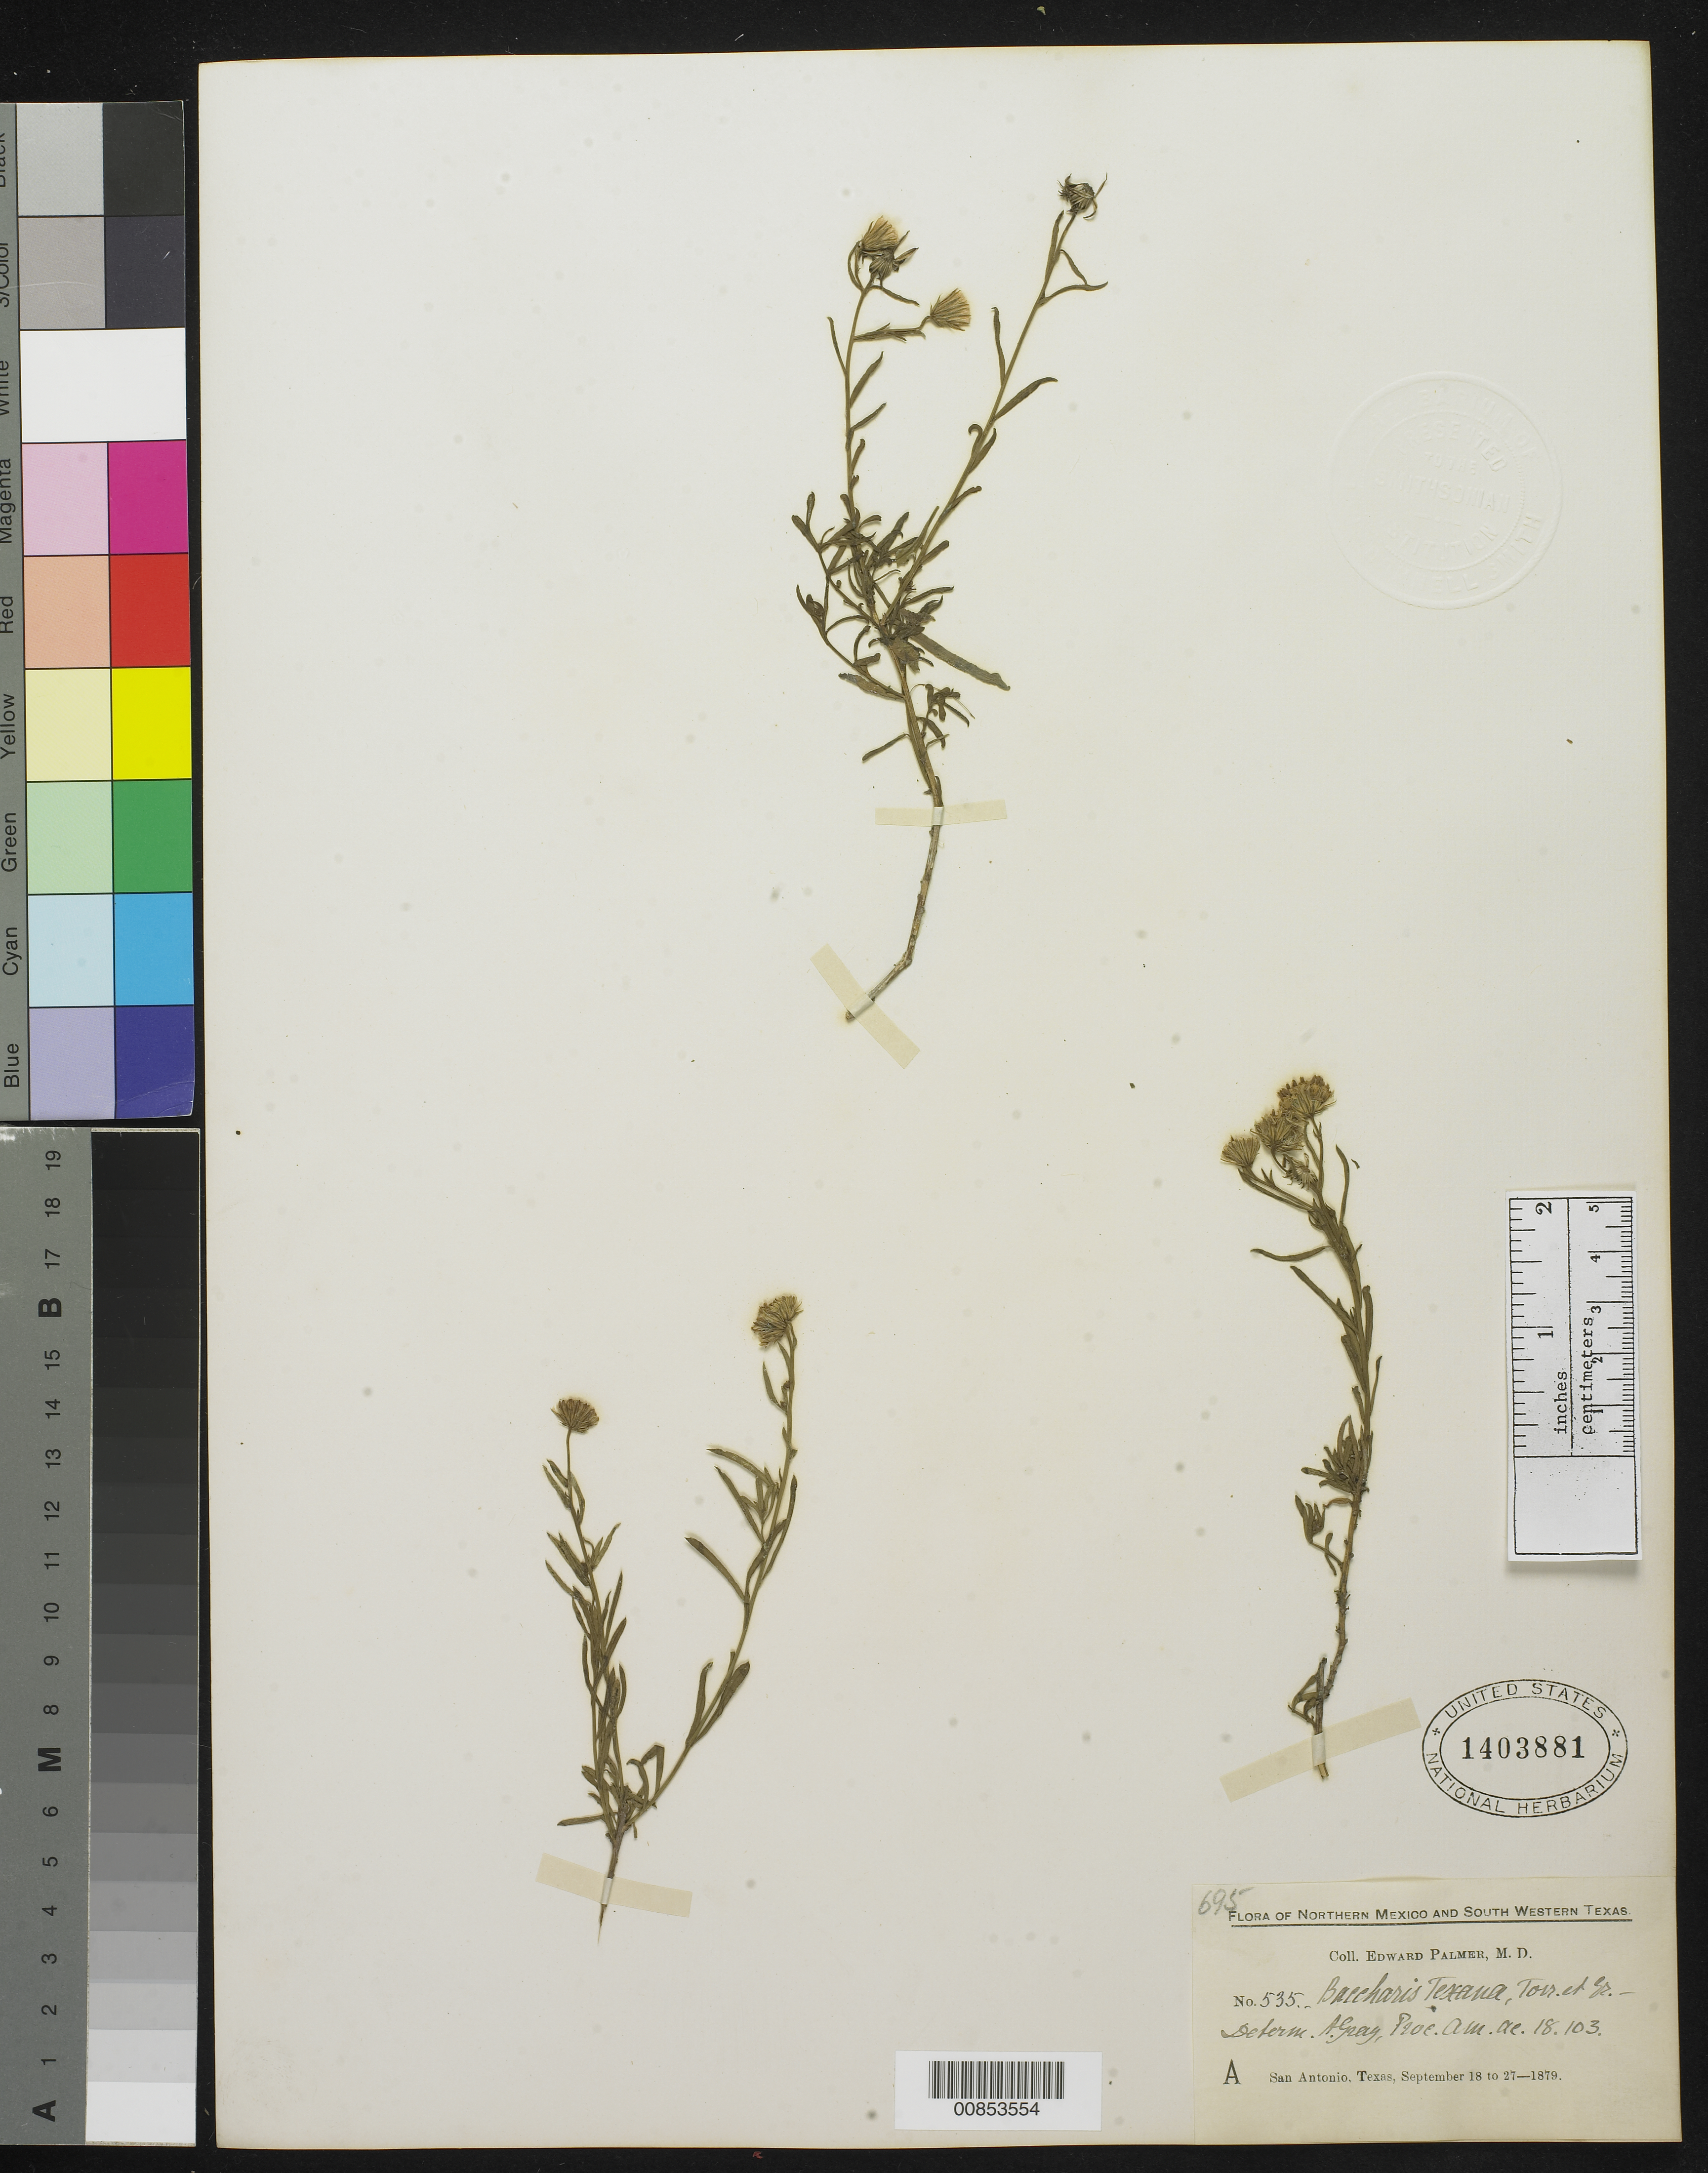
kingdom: Plantae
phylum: Tracheophyta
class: Magnoliopsida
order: Asterales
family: Asteraceae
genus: Baccharis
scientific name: Baccharis texana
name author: (Torr.) A. Gray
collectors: E. Palmer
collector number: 535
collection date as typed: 18 Sep 1879 to 27 Sep 1879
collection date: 1879-09-18/1879-09-27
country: United States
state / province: Texas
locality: A San Antonio, Texas.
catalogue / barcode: US 1403881